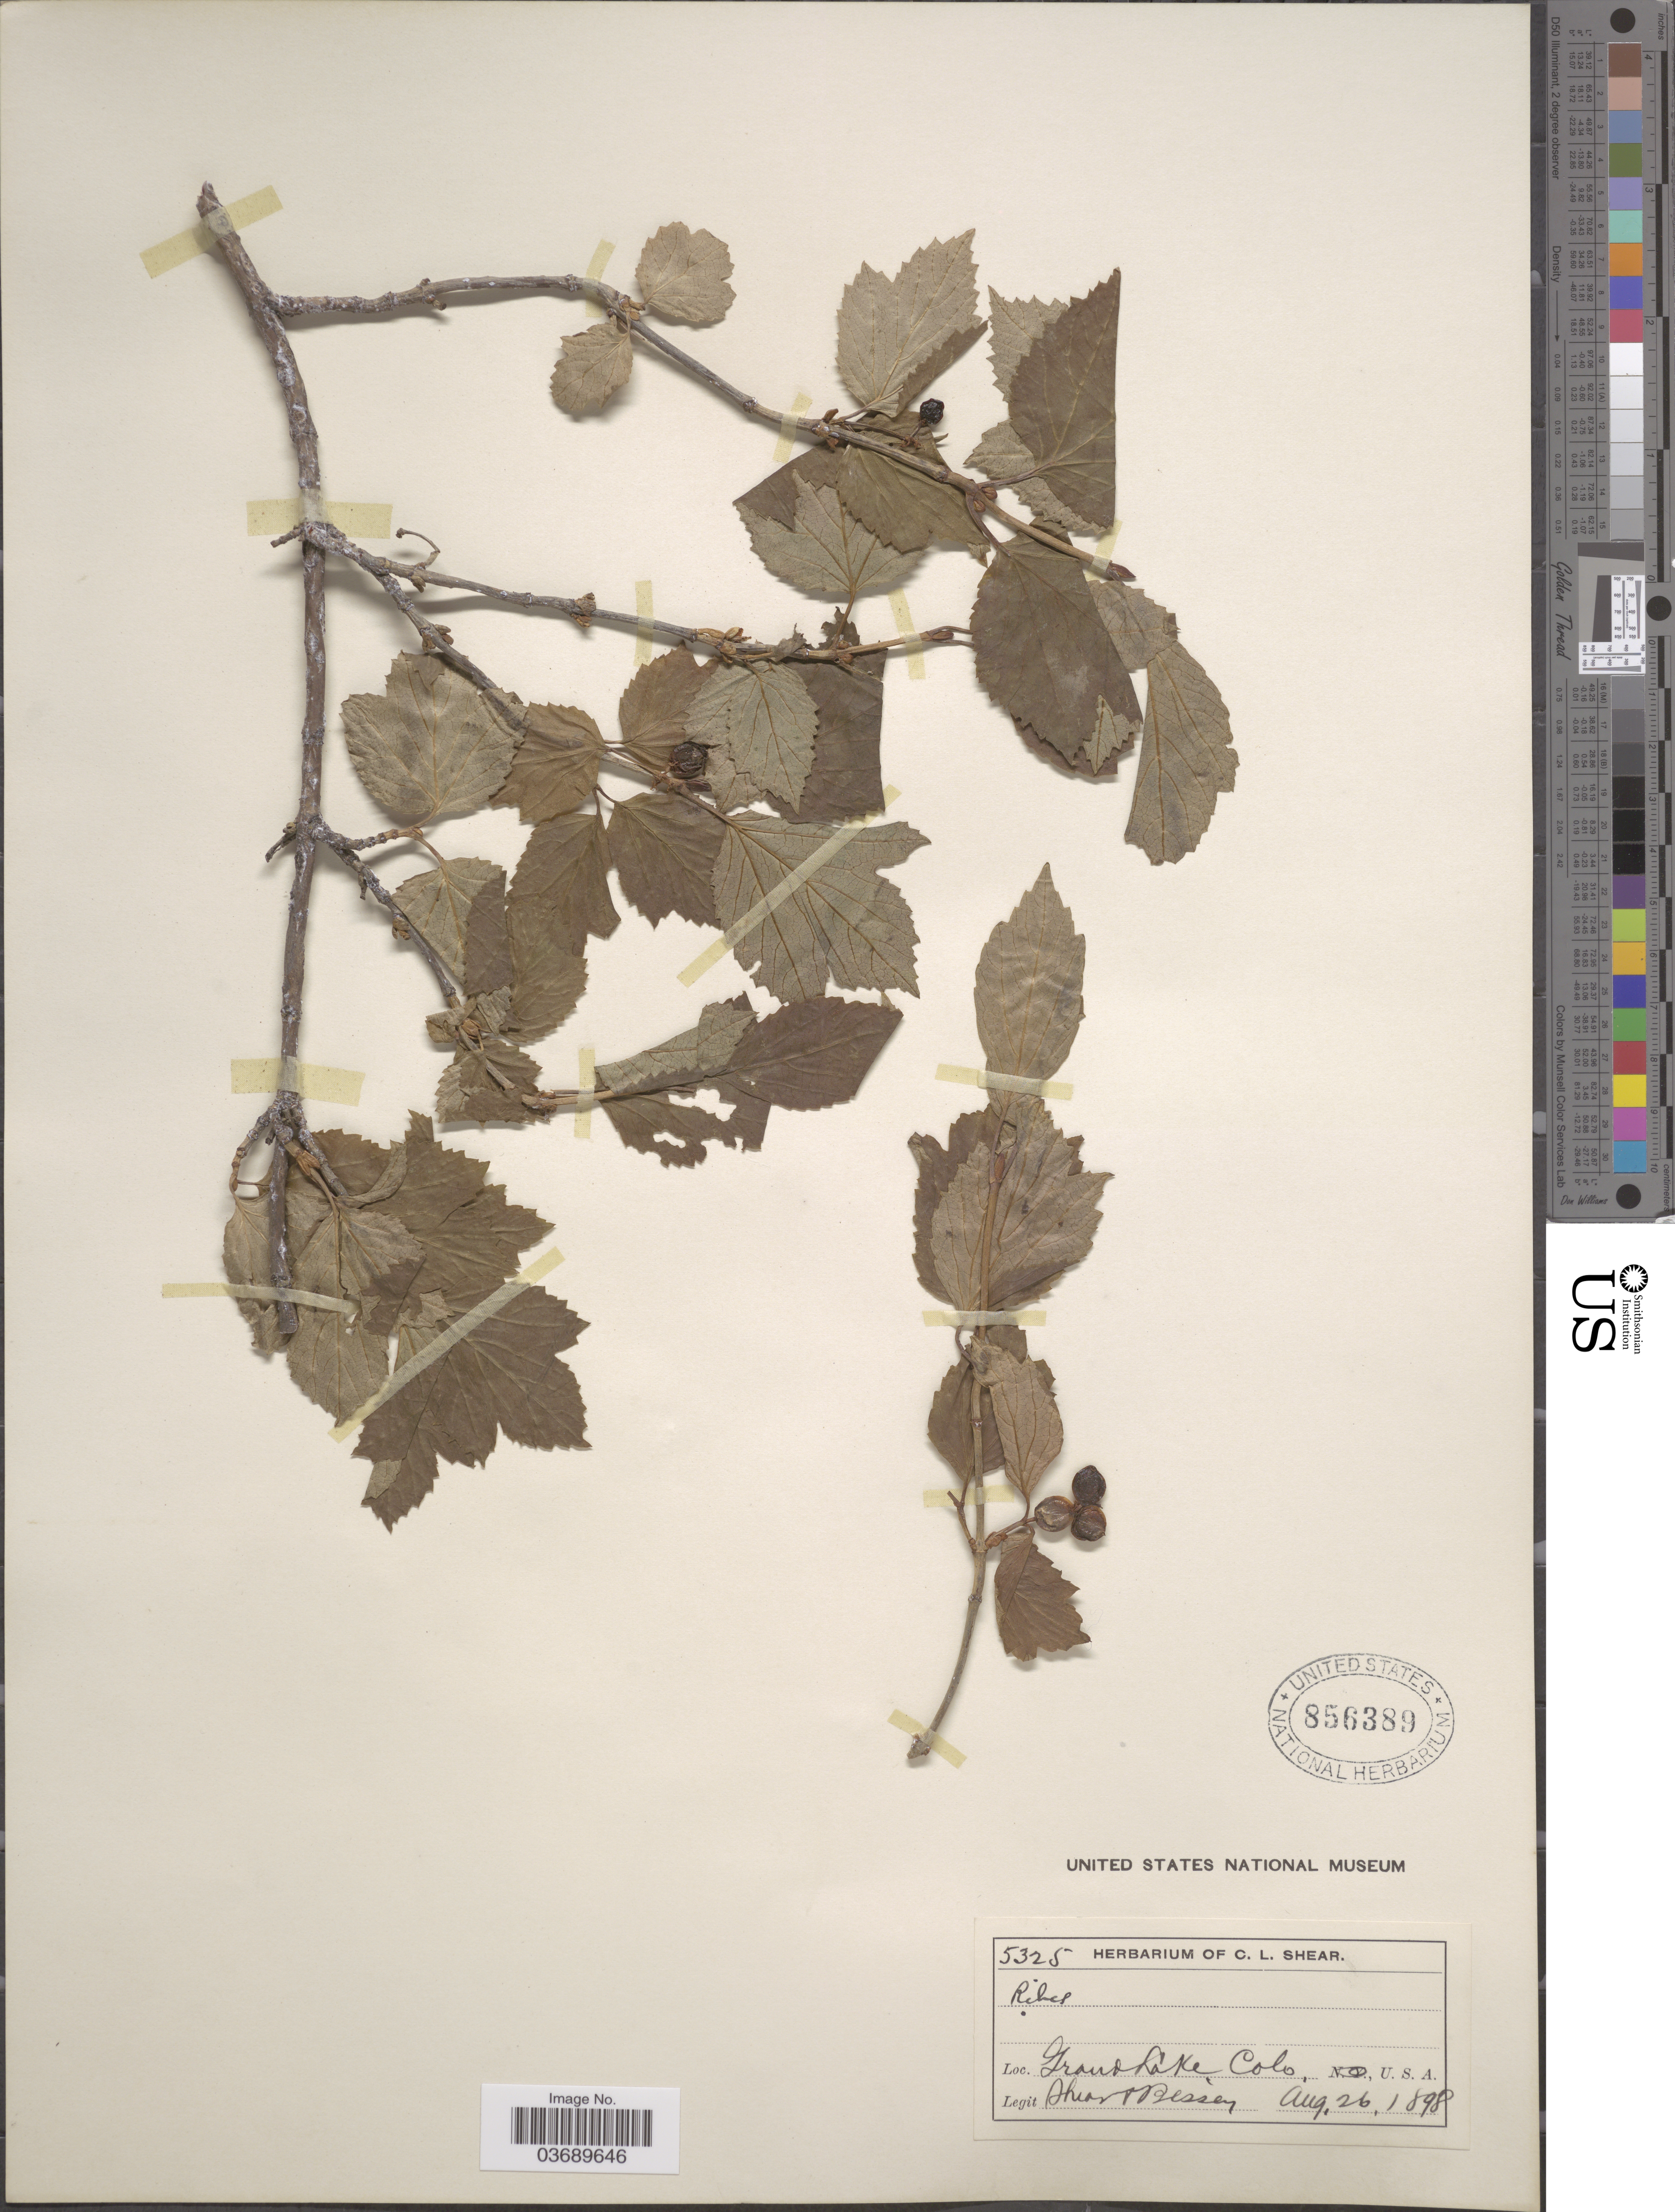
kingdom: Plantae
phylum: Tracheophyta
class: Magnoliopsida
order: Saxifragales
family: Grossulariaceae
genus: Ribes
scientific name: Ribes sp.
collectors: C. L. Shear & -. Bessey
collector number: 5325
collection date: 1898-08-26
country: United States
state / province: Colorado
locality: Grand Lake.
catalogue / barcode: US 856389